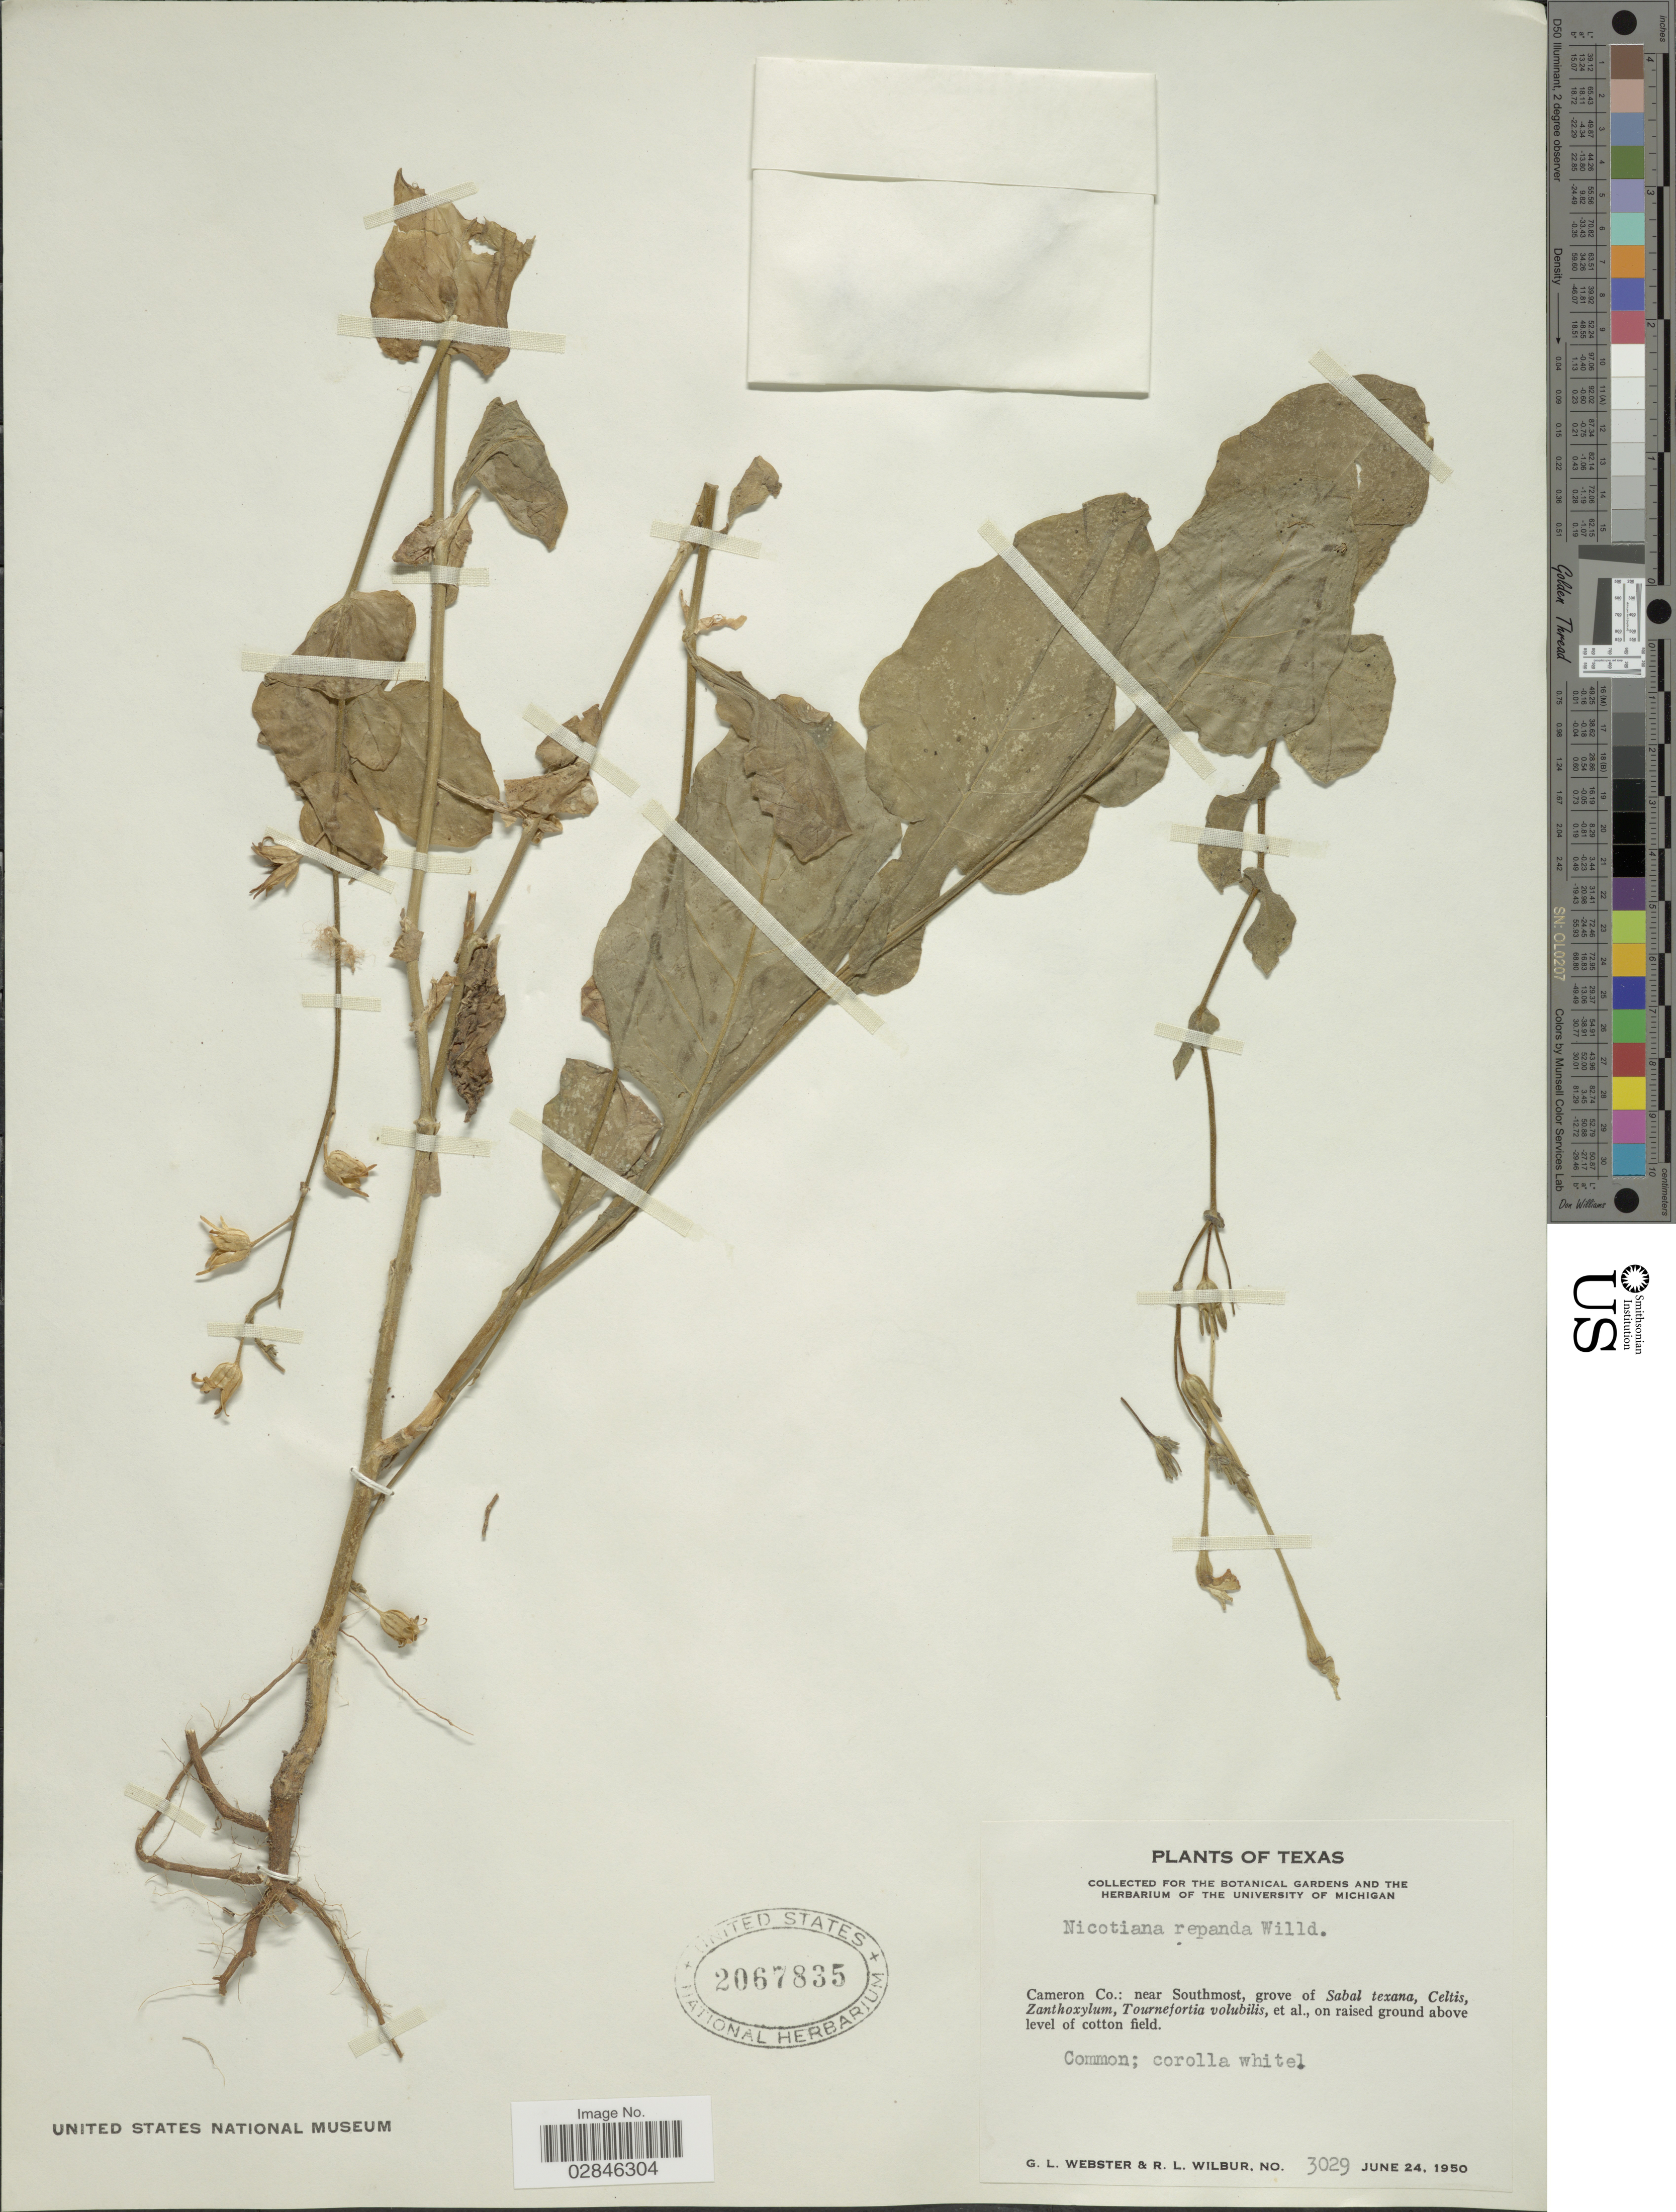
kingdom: Plantae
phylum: Tracheophyta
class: Magnoliopsida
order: Solanales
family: Solanaceae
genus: Nicotiana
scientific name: Nicotiana repanda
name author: Willd. ex Lehm.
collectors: G. L. Webster & R. L. Wilbur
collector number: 3029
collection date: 1950-06-24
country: United States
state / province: Texas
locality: Cameron Co.: near Southmost.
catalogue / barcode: US 2067835